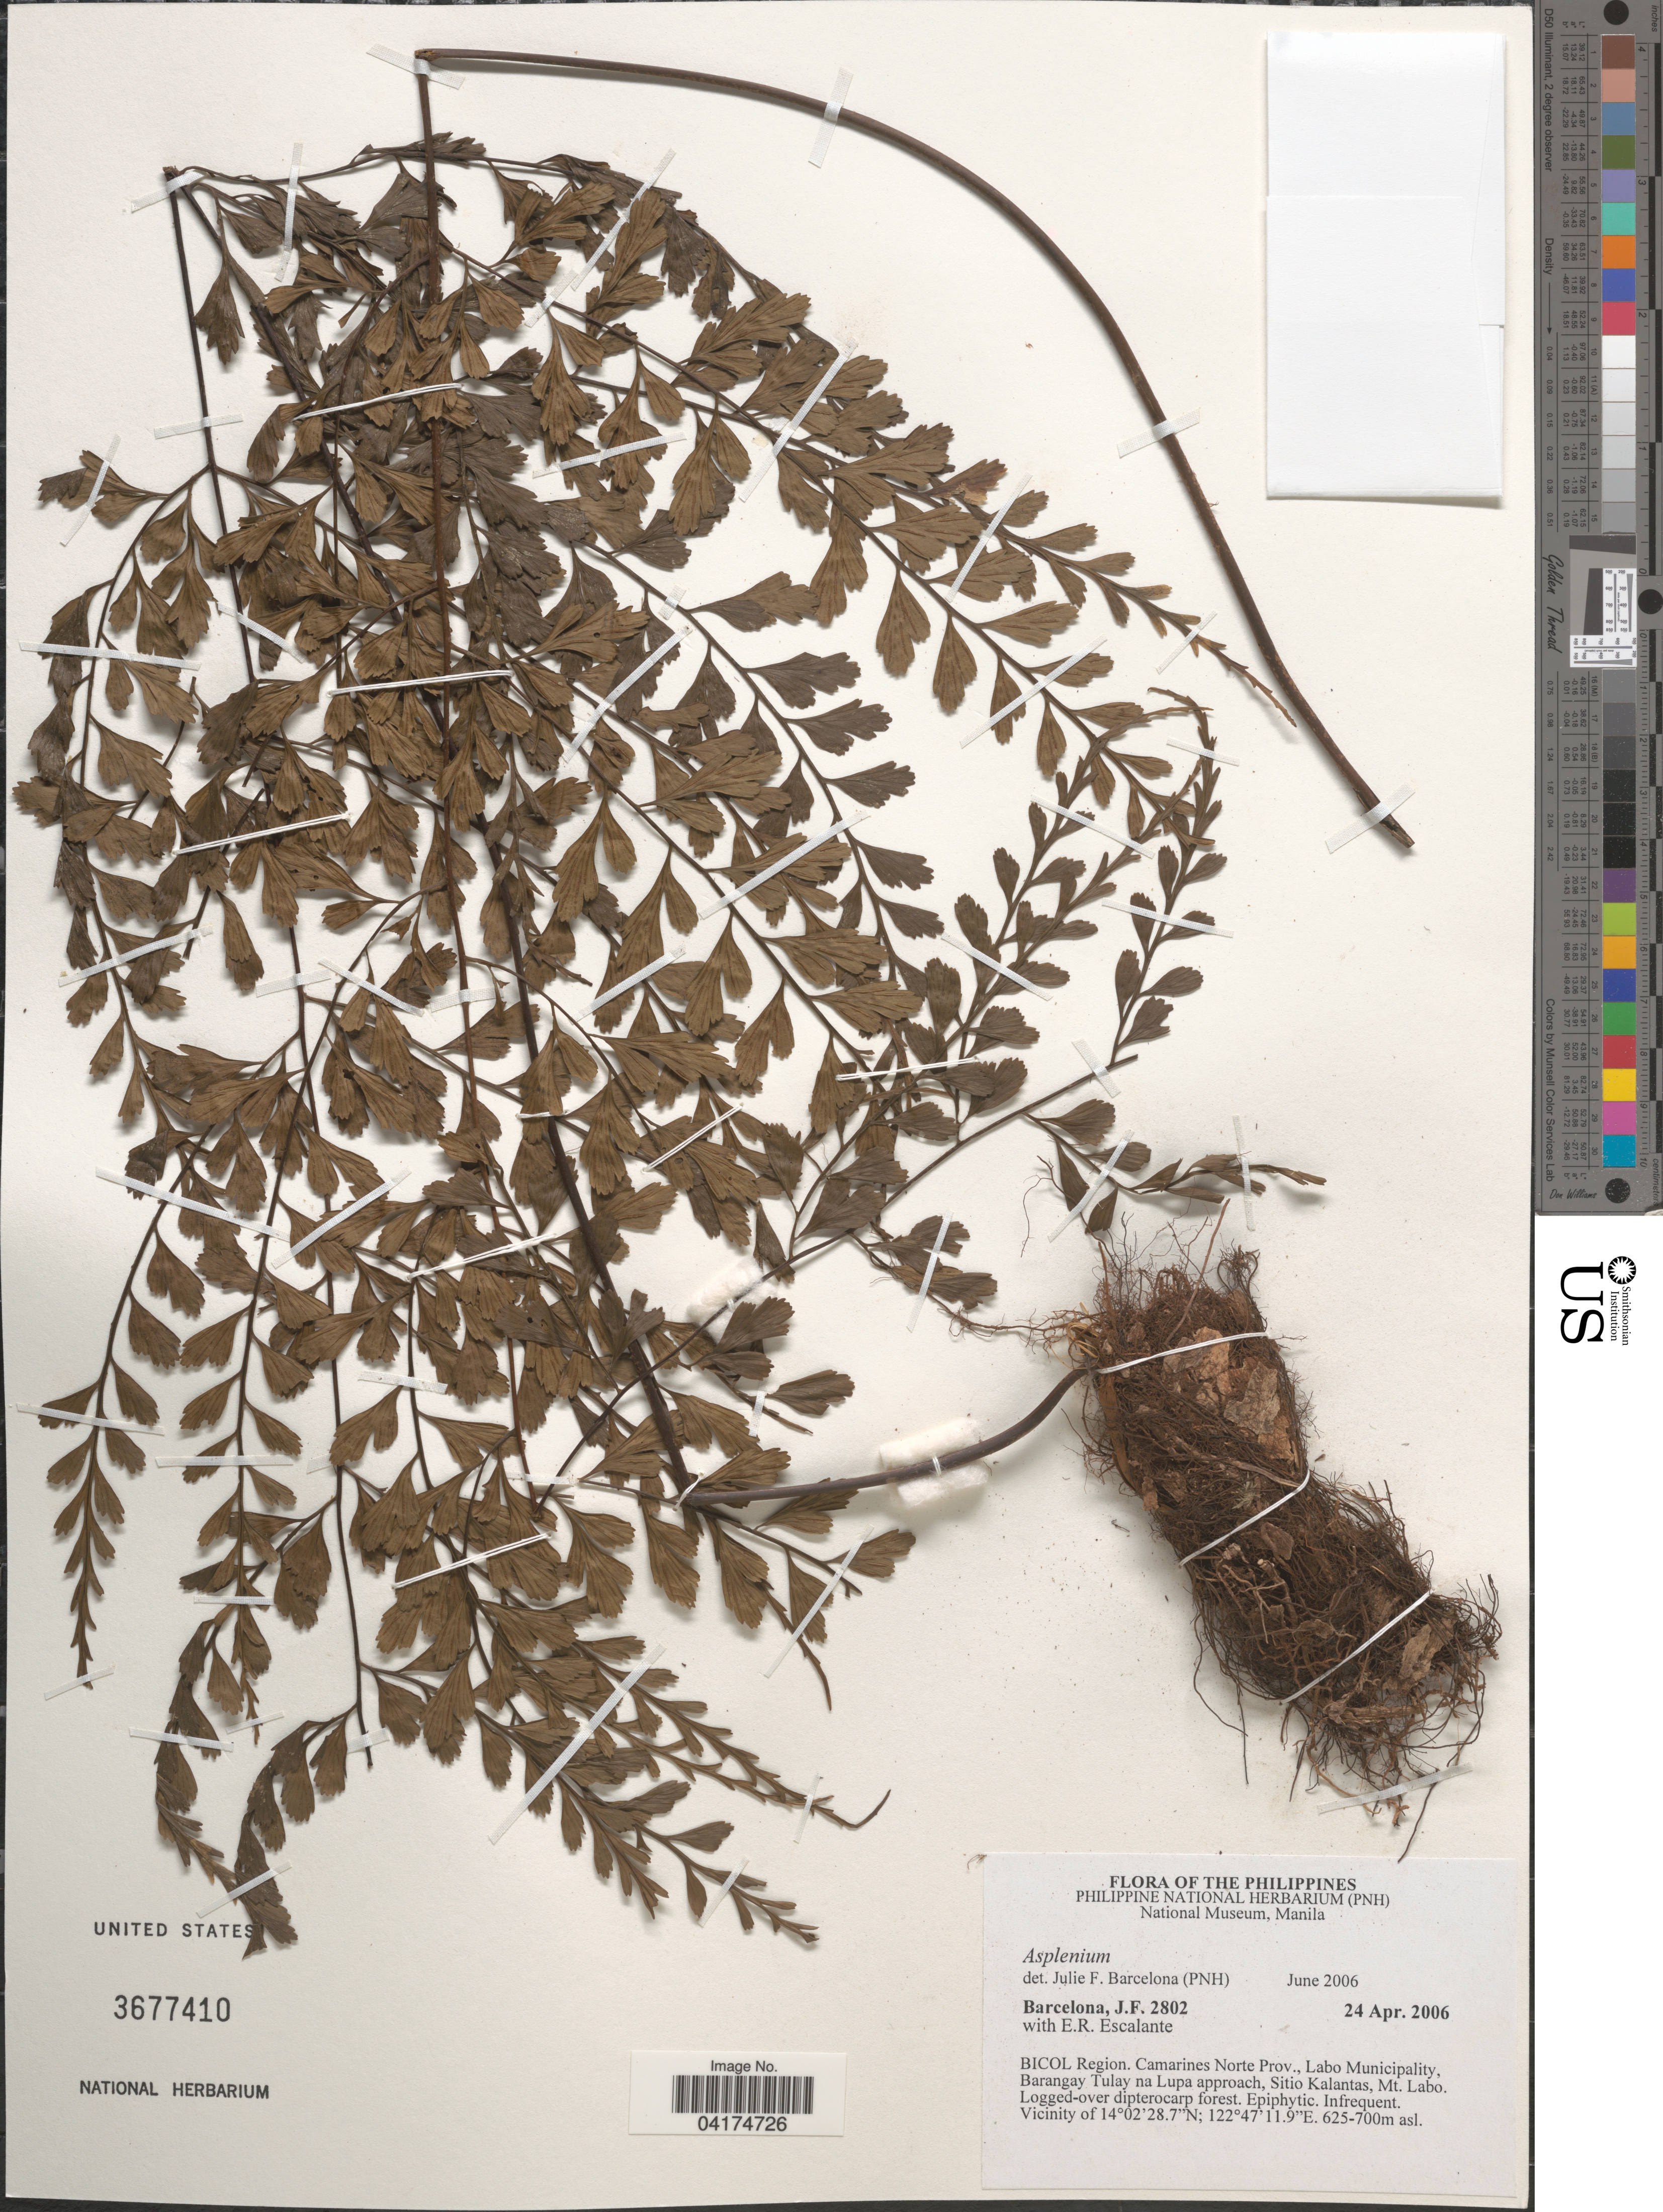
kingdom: Plantae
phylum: Tracheophyta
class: Polypodiopsida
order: Polypodiales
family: Aspleniaceae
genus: Asplenium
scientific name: Asplenium sp.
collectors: J. F. Barcelona & E. Escalante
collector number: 2802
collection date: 2006-04-24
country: Philippines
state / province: Bicol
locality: BICOL Region. Camarines Norte Prov., Labo Municipality, Barangay Tulay na Lupa approach, Sitio Kalantas, Mt. Labo.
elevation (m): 625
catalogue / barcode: US 3677410